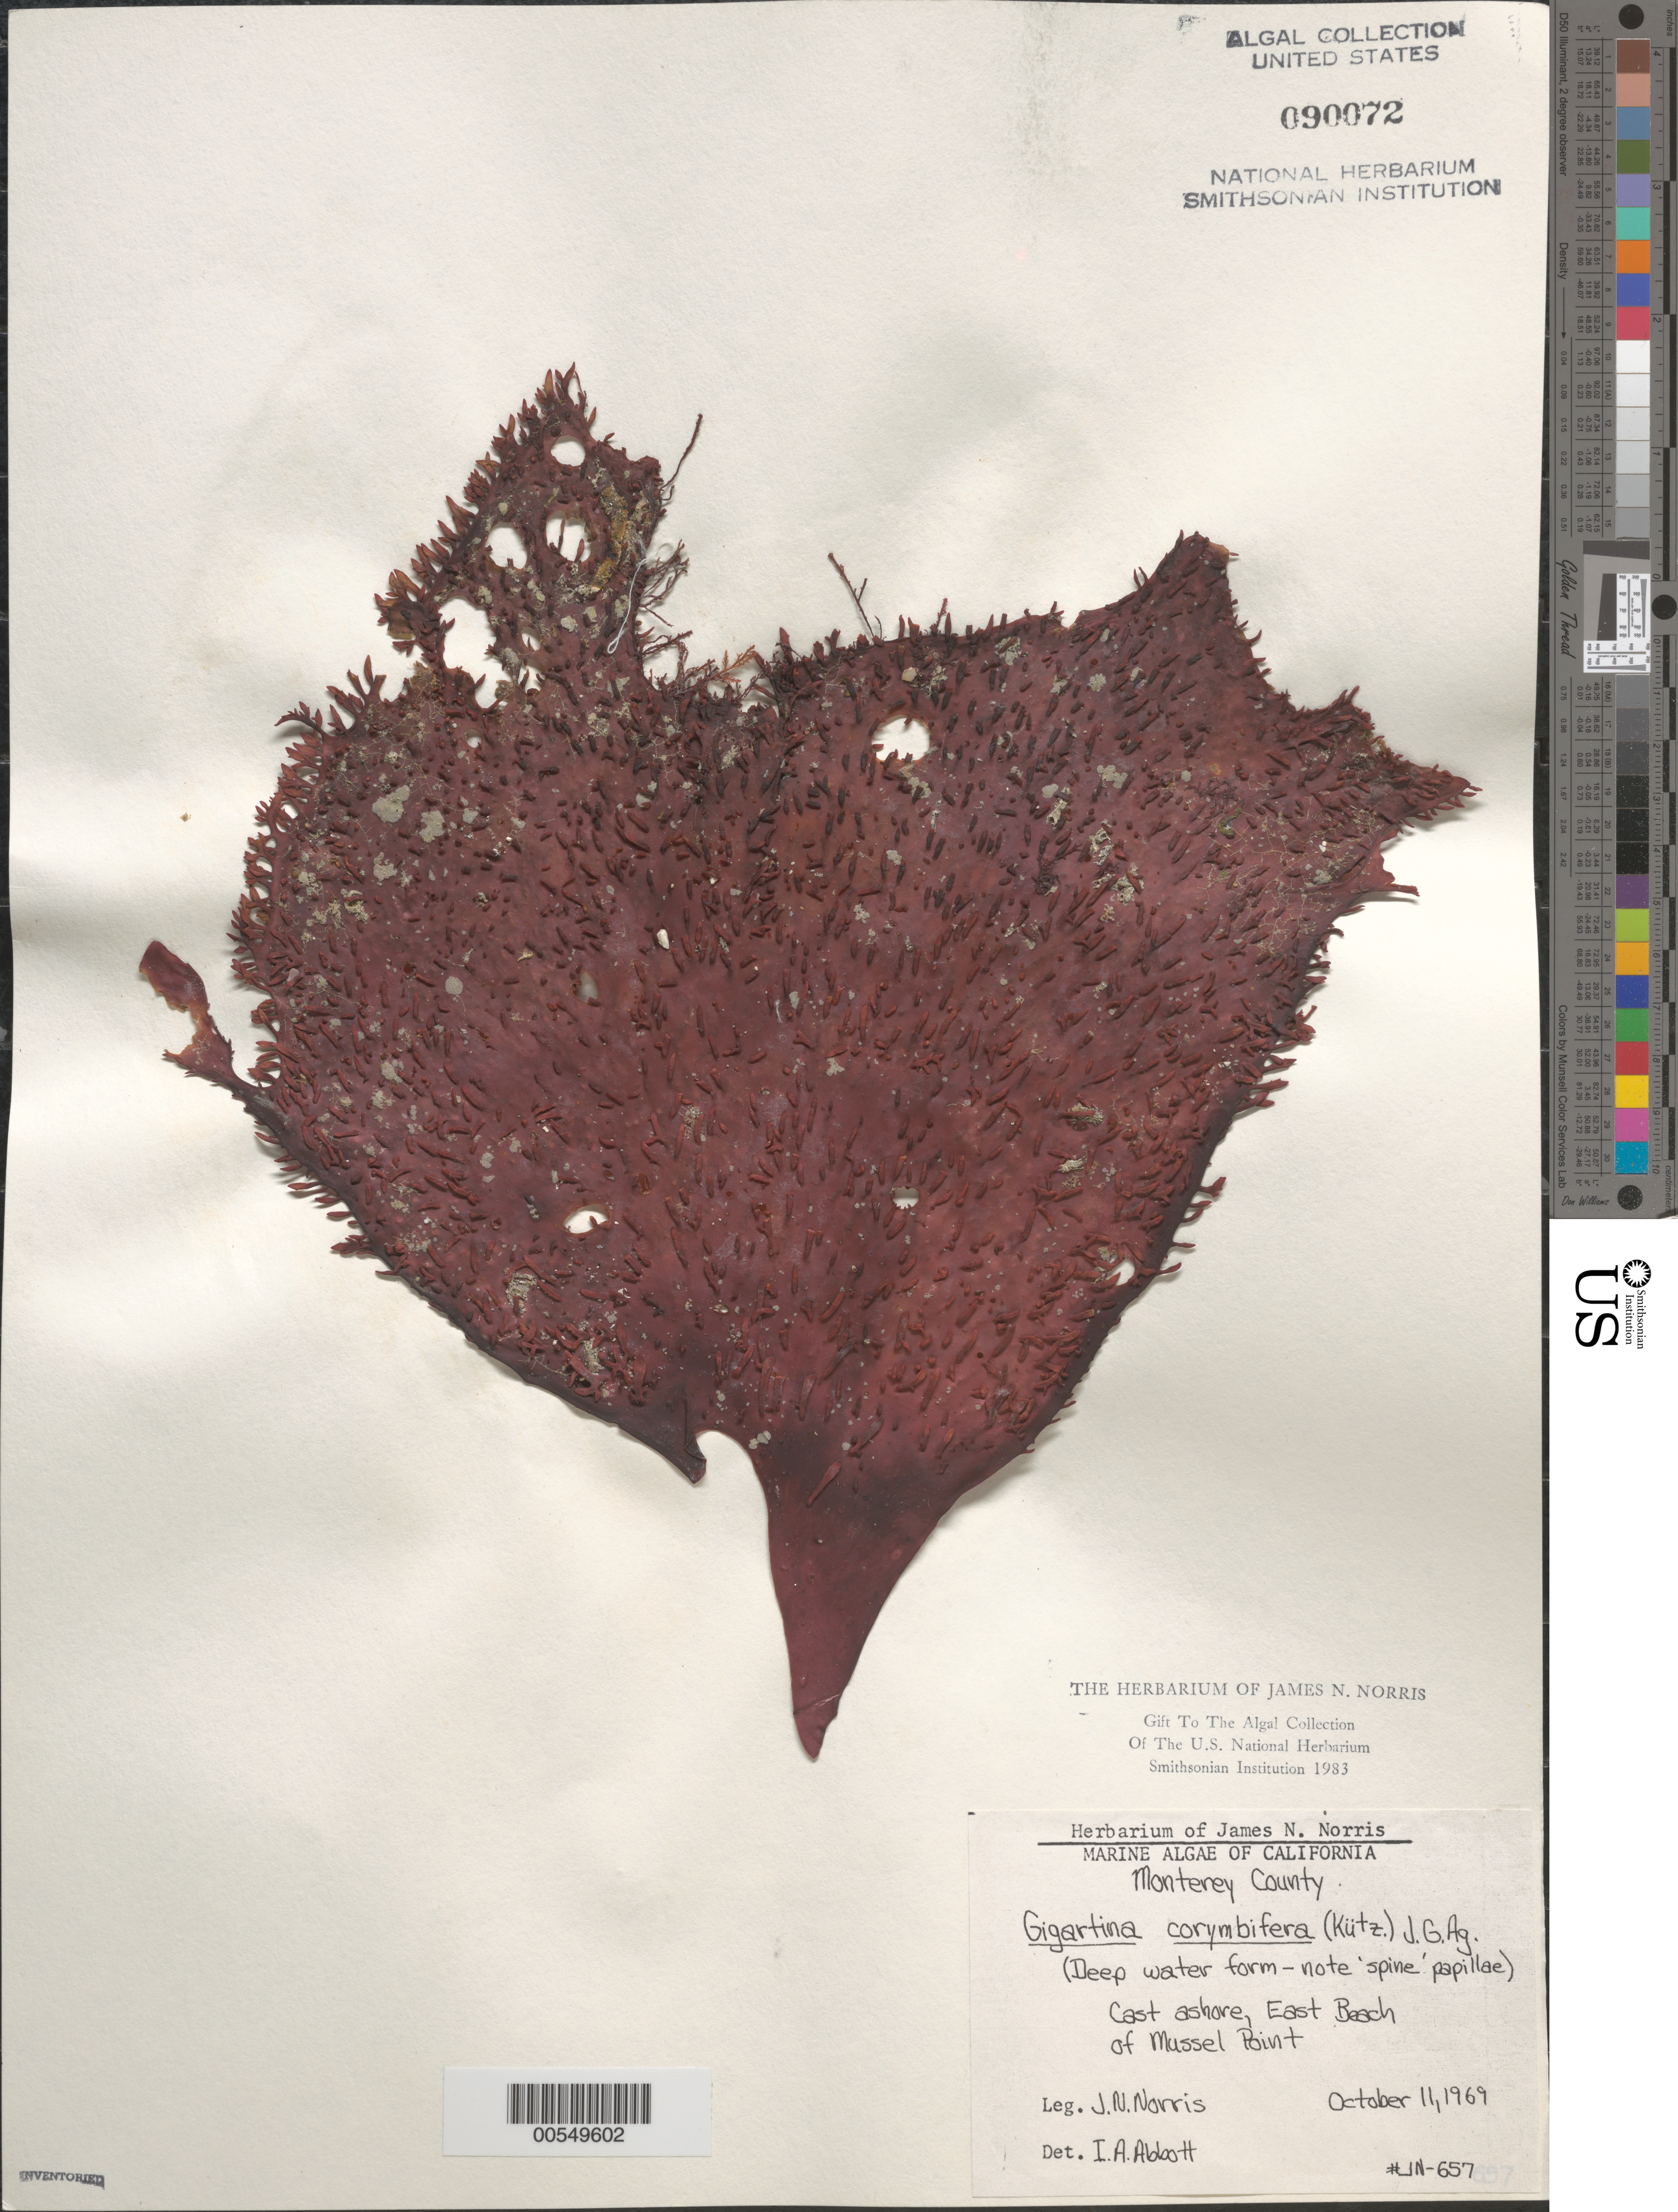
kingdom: Plantae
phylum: Rhodophyta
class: Florideophyceae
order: Gigartinales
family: Gigartinaceae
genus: Chondracanthus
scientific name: Chondracanthus corymbiferus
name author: (Kütz.) Guiry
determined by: Algae name updating Project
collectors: J. N. Norris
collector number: JN-657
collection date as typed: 11 Oct 1969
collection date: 1969-10-11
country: United States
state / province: California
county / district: Monterey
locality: East Beach, Hopkins Marine Station, Mussel Point, Pacific Grove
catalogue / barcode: US 90072